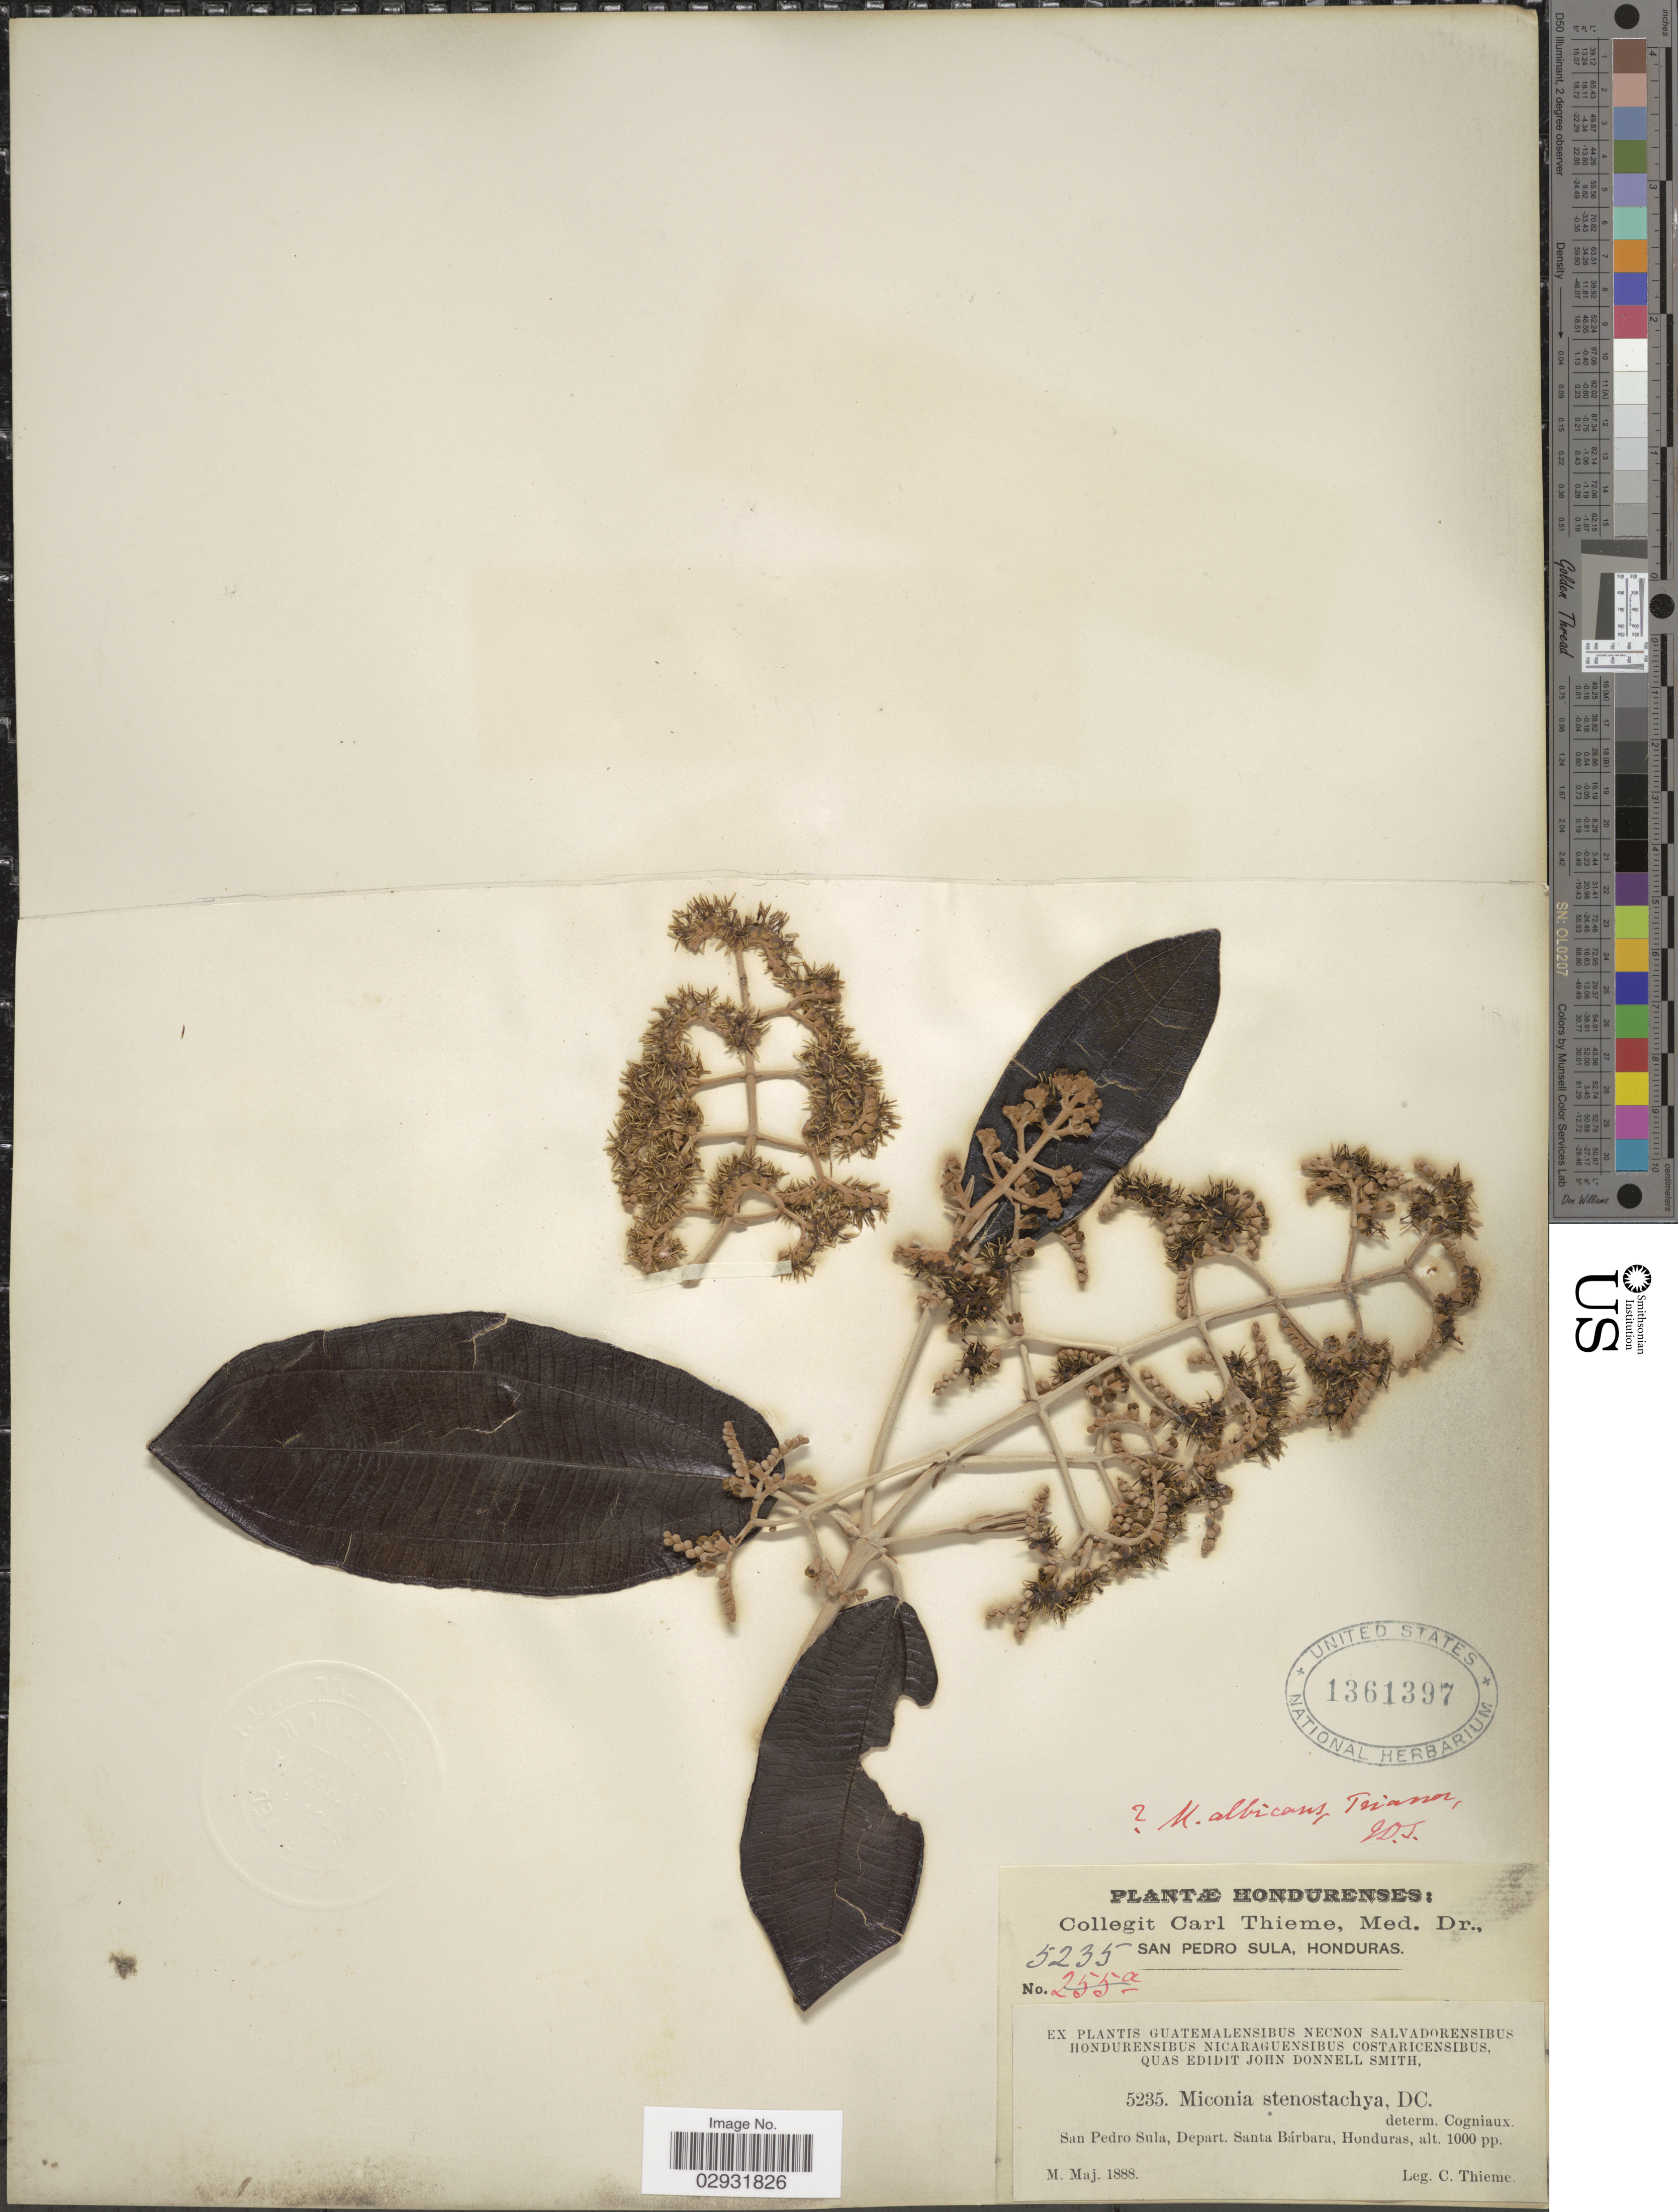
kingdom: Plantae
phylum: Tracheophyta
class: Magnoliopsida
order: Myrtales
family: Melastomataceae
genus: Miconia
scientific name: Miconia albicans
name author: (Sw.) Steud.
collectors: C. Thieme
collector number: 5235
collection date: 1888-05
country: Honduras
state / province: Santa Bárbara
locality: San Pedro Sula, Depart. Santa Bárbara.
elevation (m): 305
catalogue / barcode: US 1361397